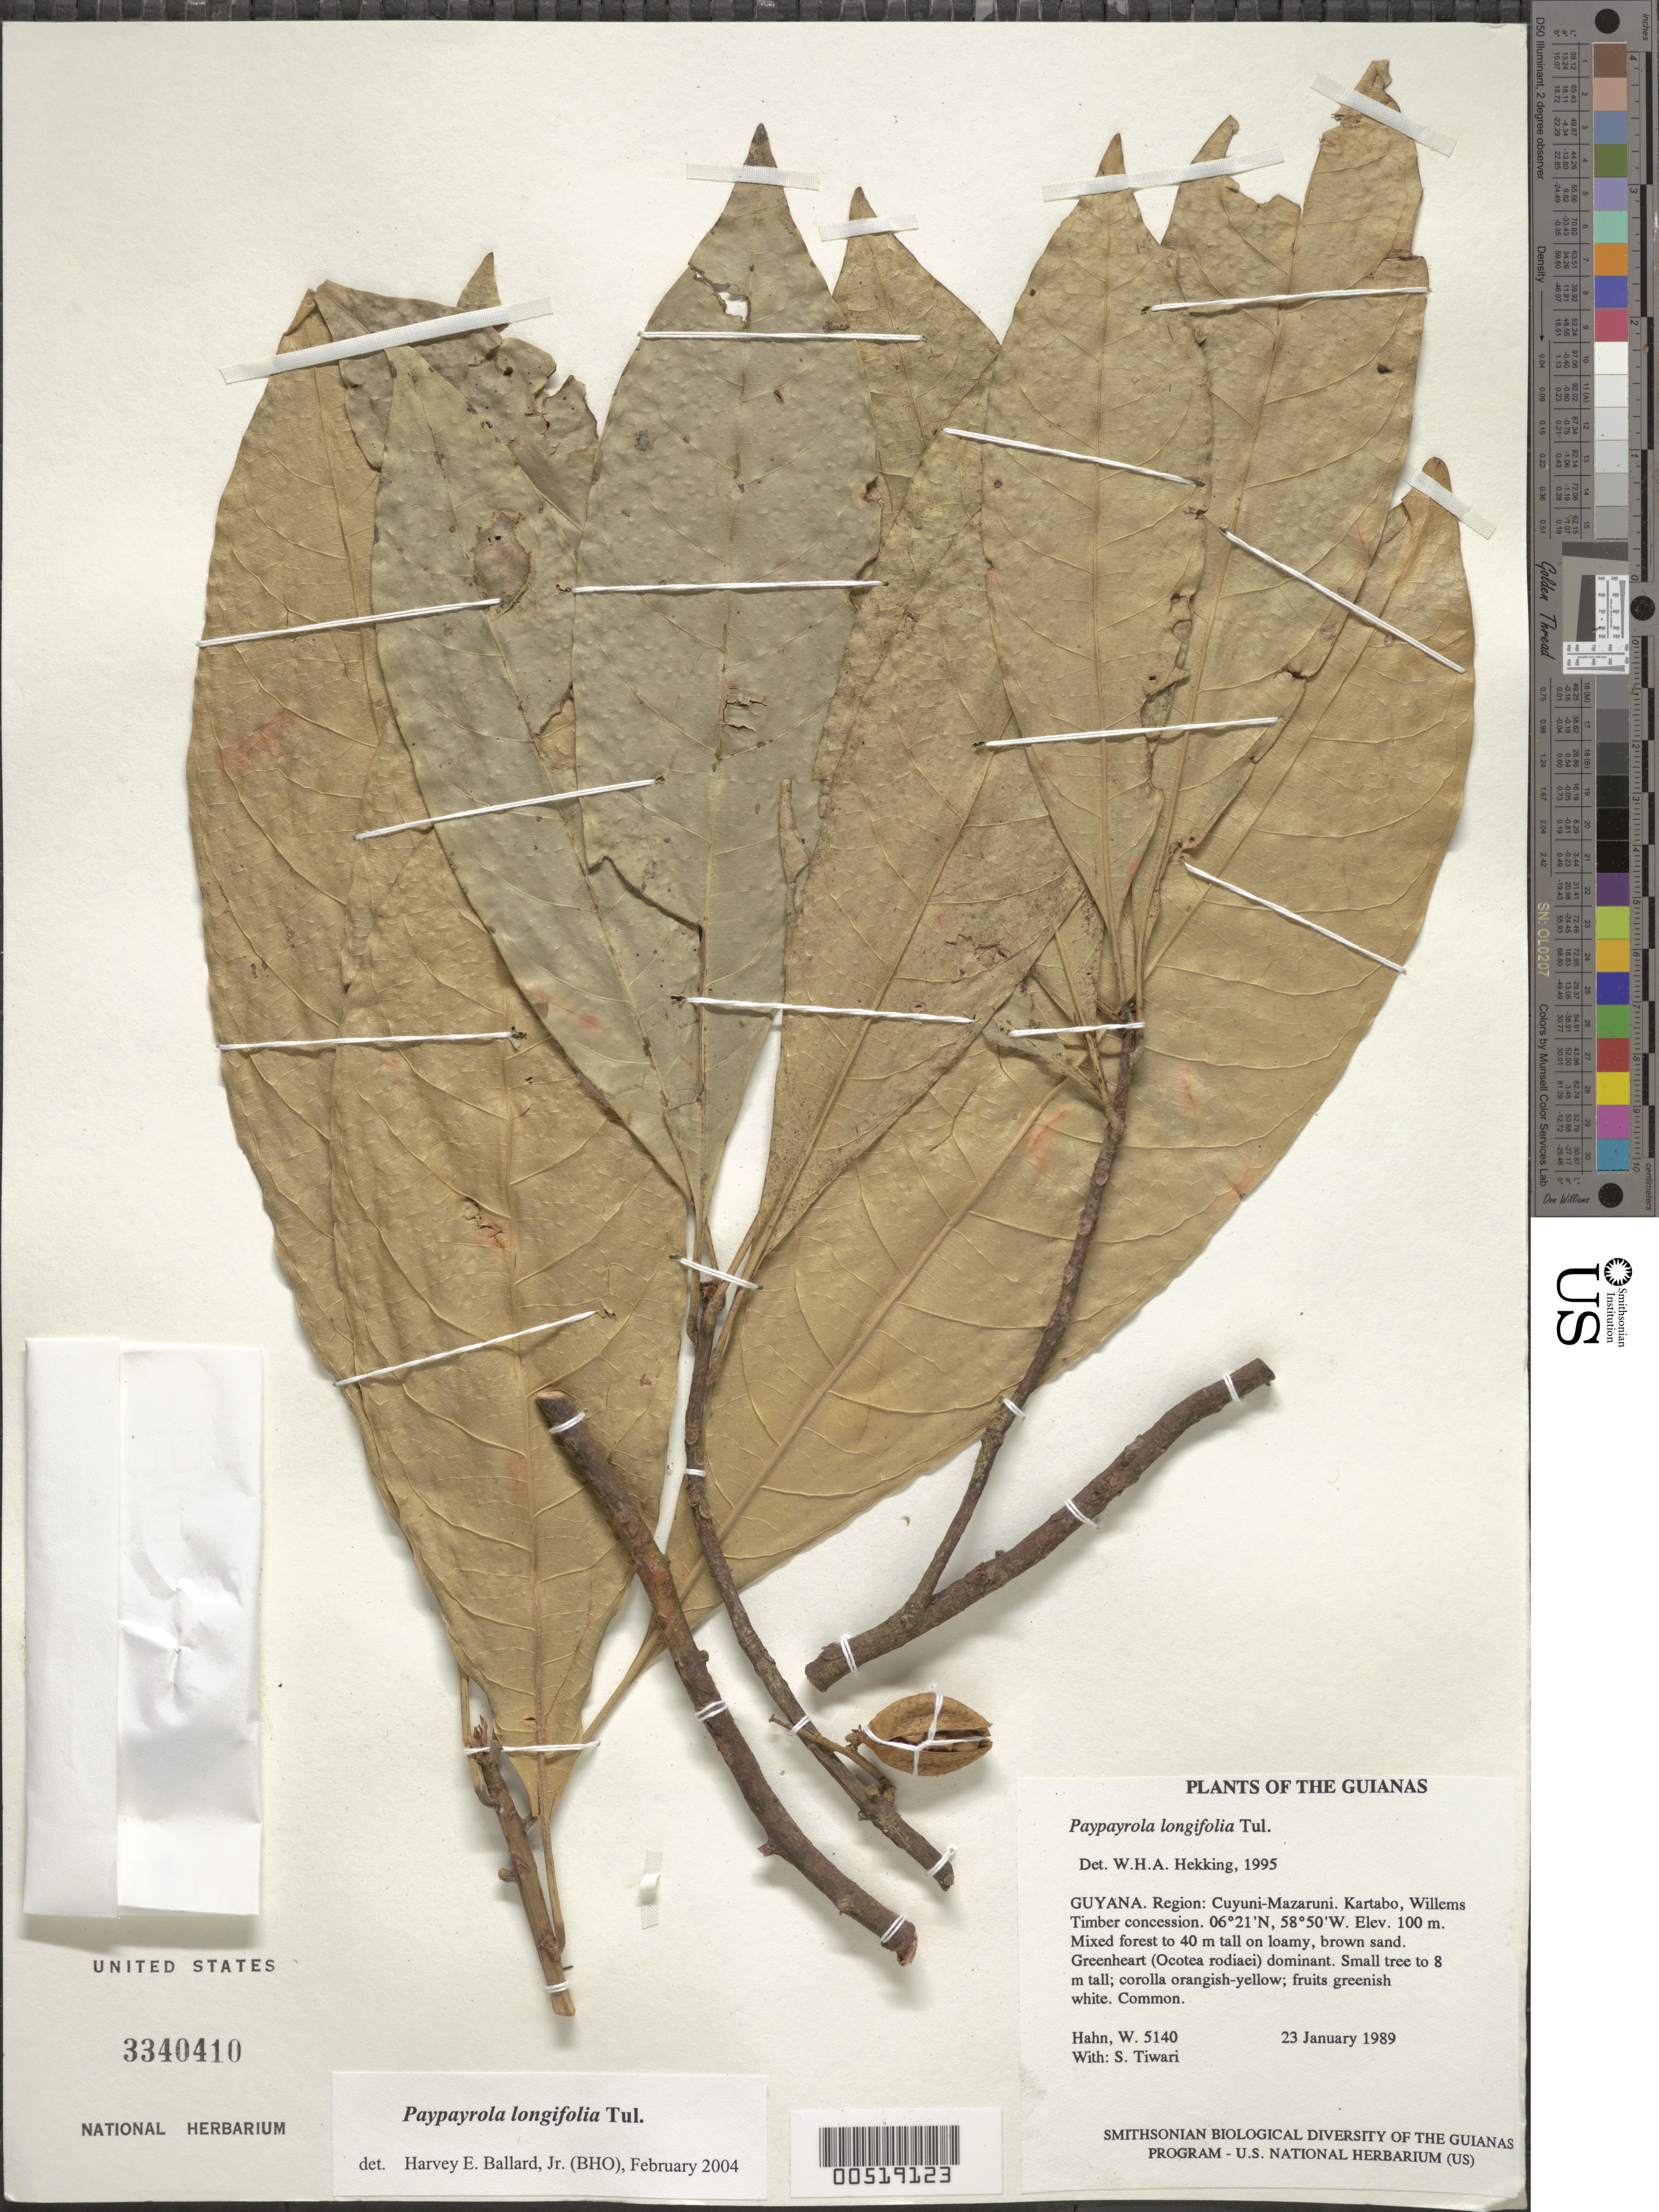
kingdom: Plantae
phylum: Tracheophyta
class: Magnoliopsida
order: Malpighiales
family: Violaceae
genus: Paypayrola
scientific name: Paypayrola longifolia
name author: Tul.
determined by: Ballard, Harvey E.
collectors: W. Hahn & S. Tiwari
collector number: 5140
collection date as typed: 23 January 1989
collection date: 1989-01-23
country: Guyana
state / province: Cuyuni-Mazaruni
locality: Kartabo, Willems Timber concession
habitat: Mixed forest to 40 m tall on loamy, brown sand. Greenheart (Ocotea rodiaei) dominant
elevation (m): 100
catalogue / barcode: US 3340410